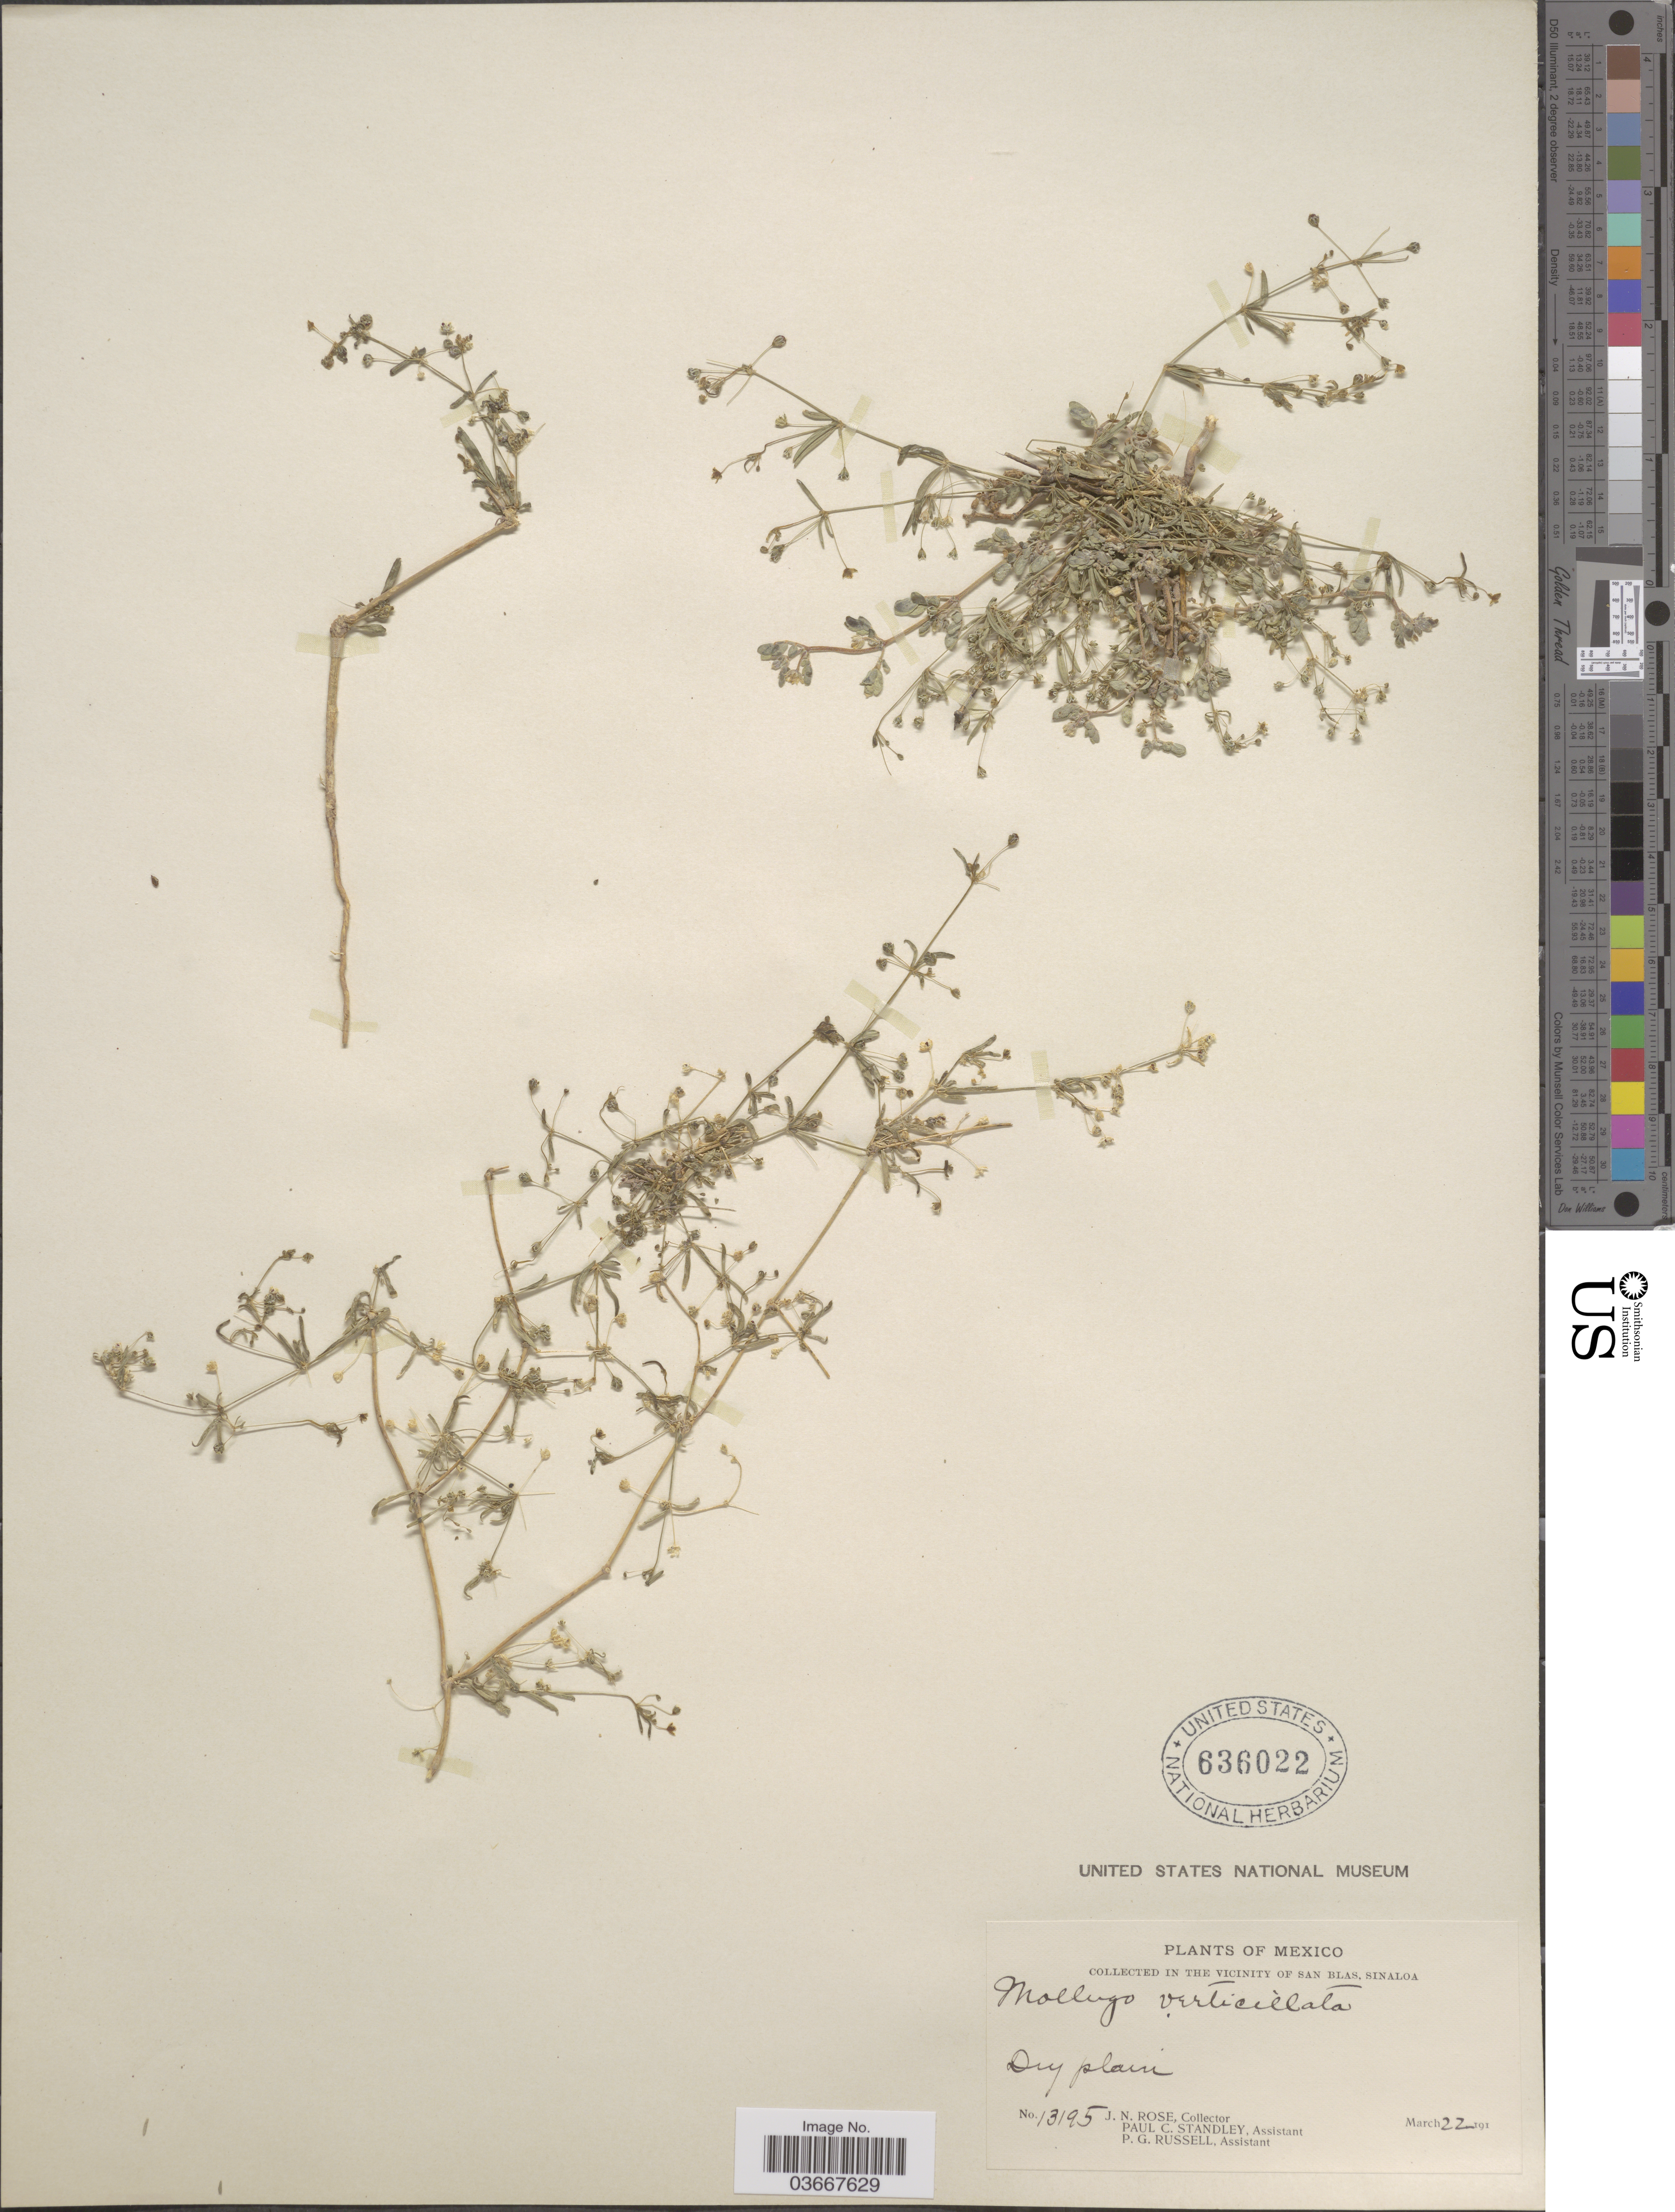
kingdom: Plantae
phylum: Tracheophyta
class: Magnoliopsida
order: Caryophyllales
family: Molluginaceae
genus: Mollugo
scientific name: Mollugo verticillata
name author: L.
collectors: J. N. Rose, P. C. Standley & P. G. Russell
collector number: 13195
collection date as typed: March 22 191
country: Mexico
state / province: Sinaloa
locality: In the vicinity of San Blas.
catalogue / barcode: US 636022